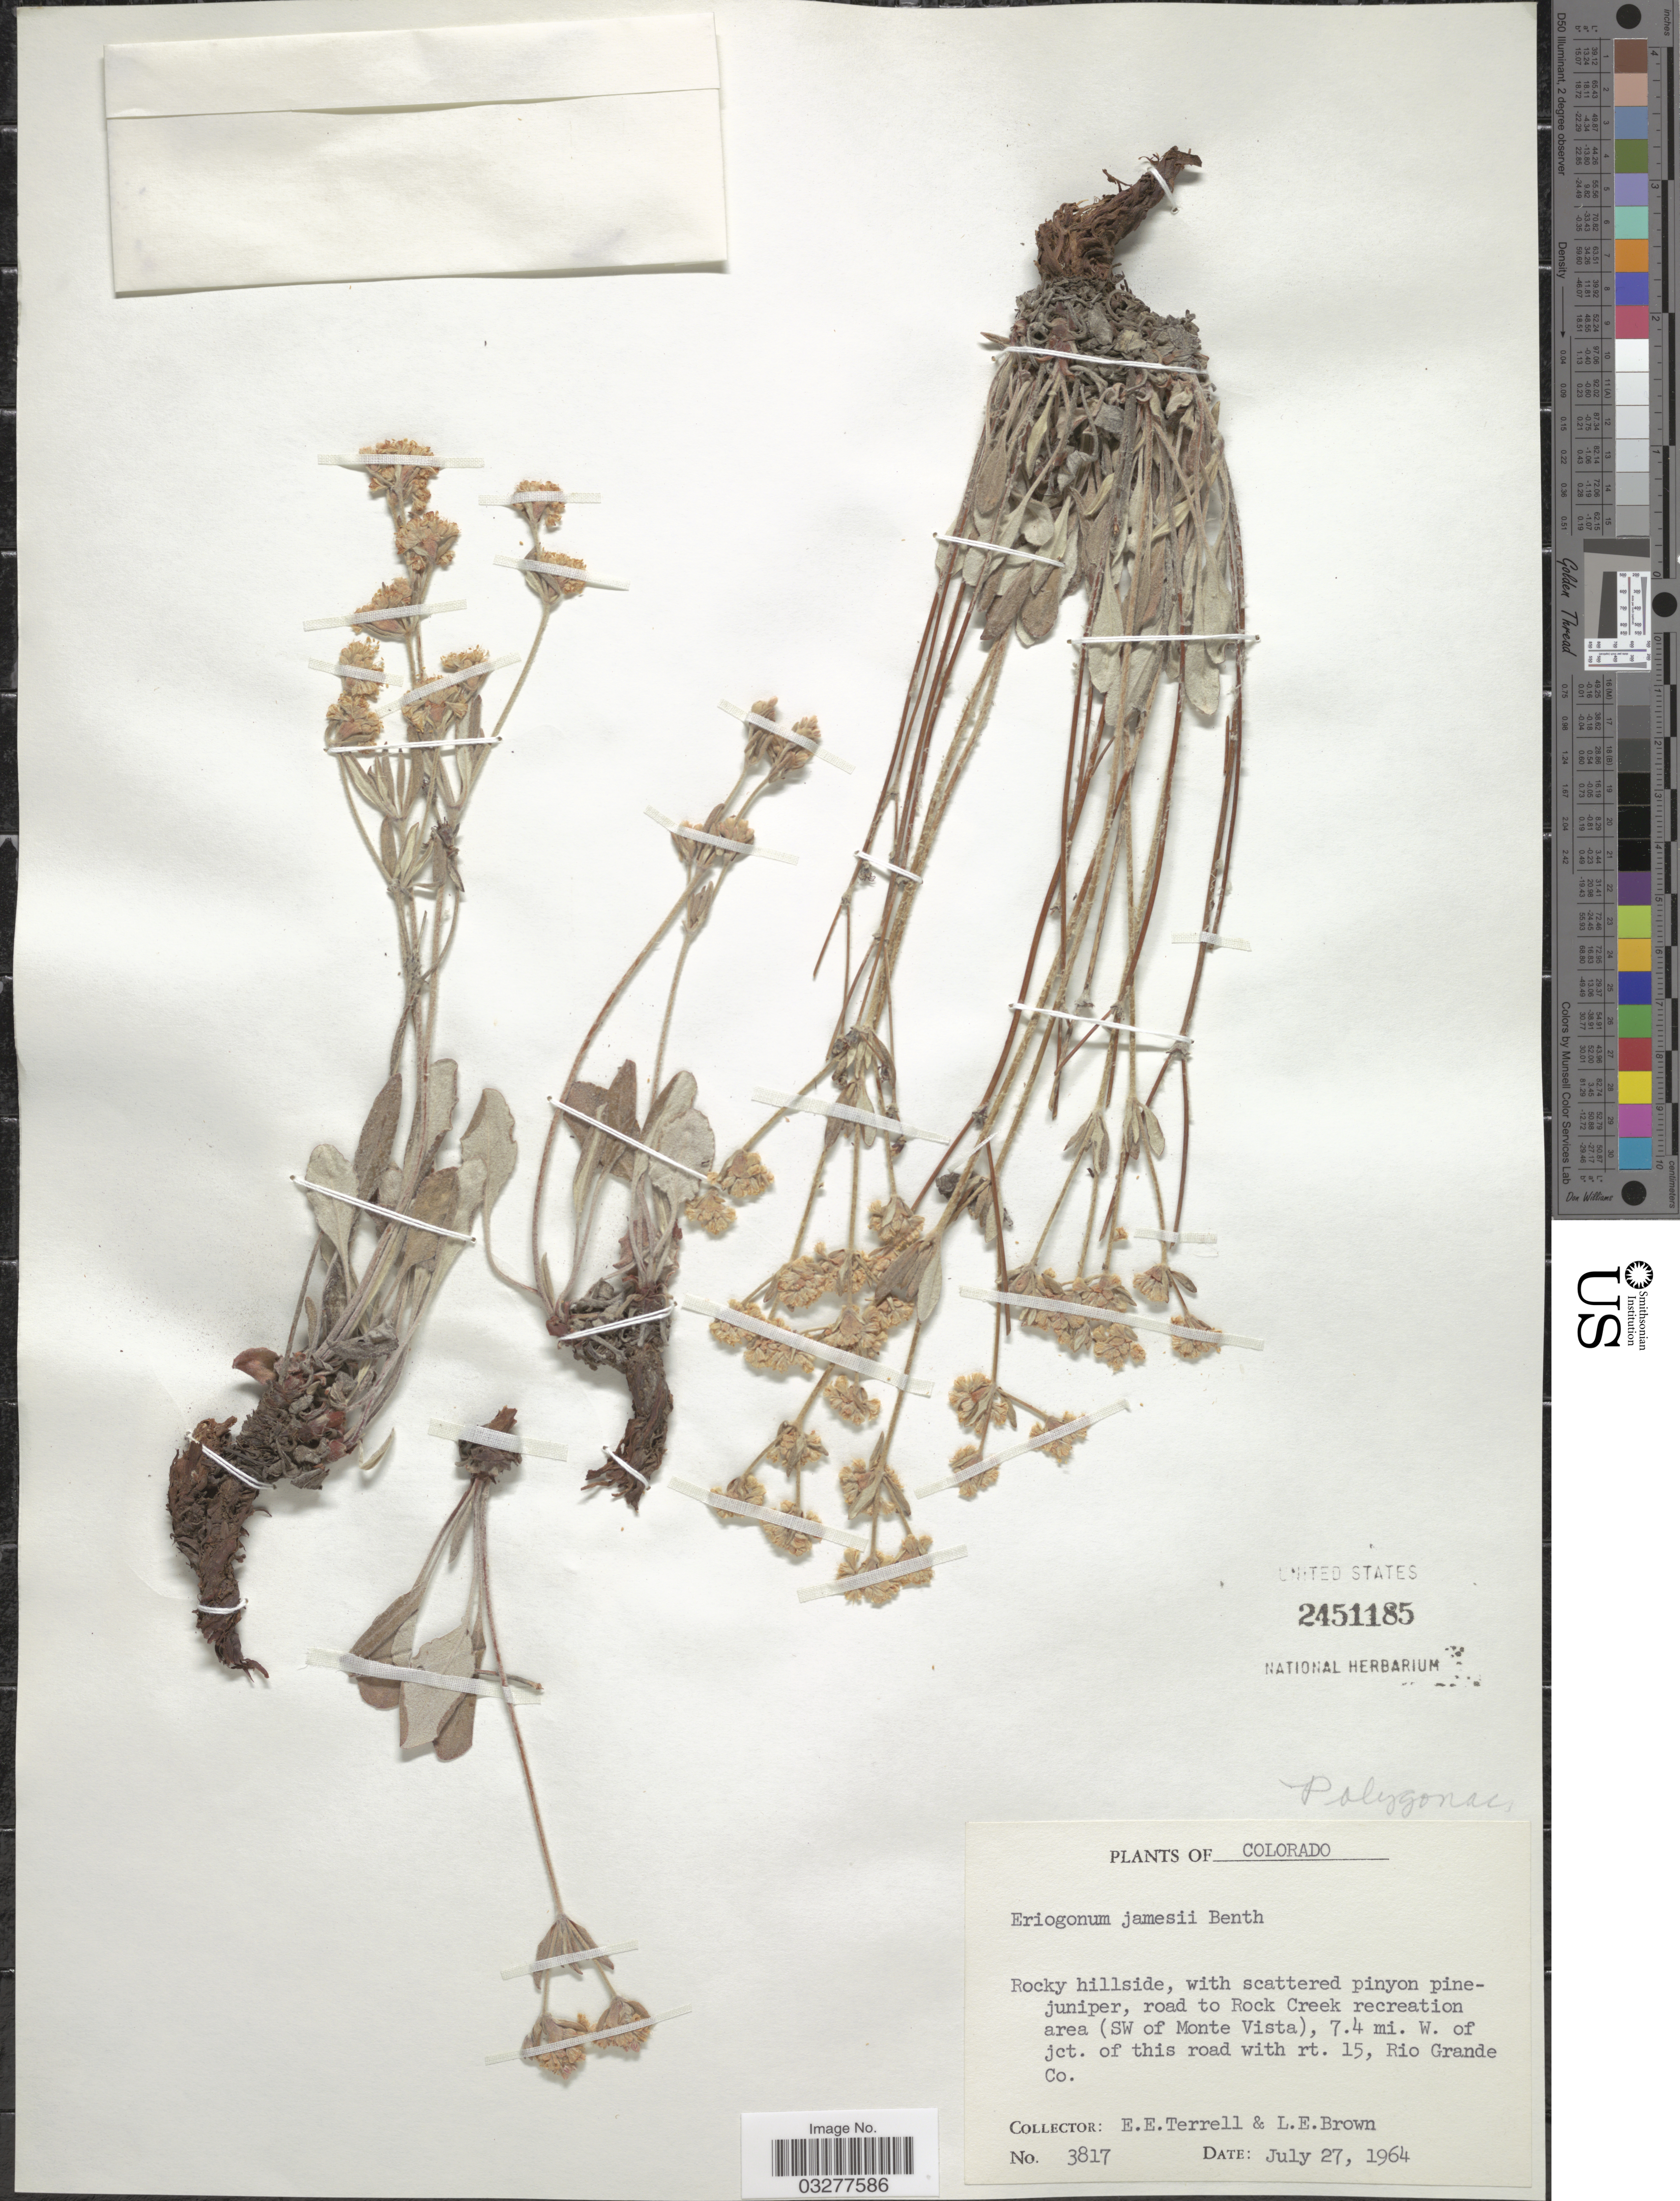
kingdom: Plantae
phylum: Tracheophyta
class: Magnoliopsida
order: Caryophyllales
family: Polygonaceae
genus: Eriogonum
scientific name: Eriogonum jamesii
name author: Benth.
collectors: E. E. Terrell & L. E. Brown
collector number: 3817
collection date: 1964-07-27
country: United States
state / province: Colorado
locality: Road to Rock Creek recreation area (SW of Monte Vista), 7.4 mi. W. of jct. of this road with rt. 15, Rio Grande Co.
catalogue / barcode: US 2451185